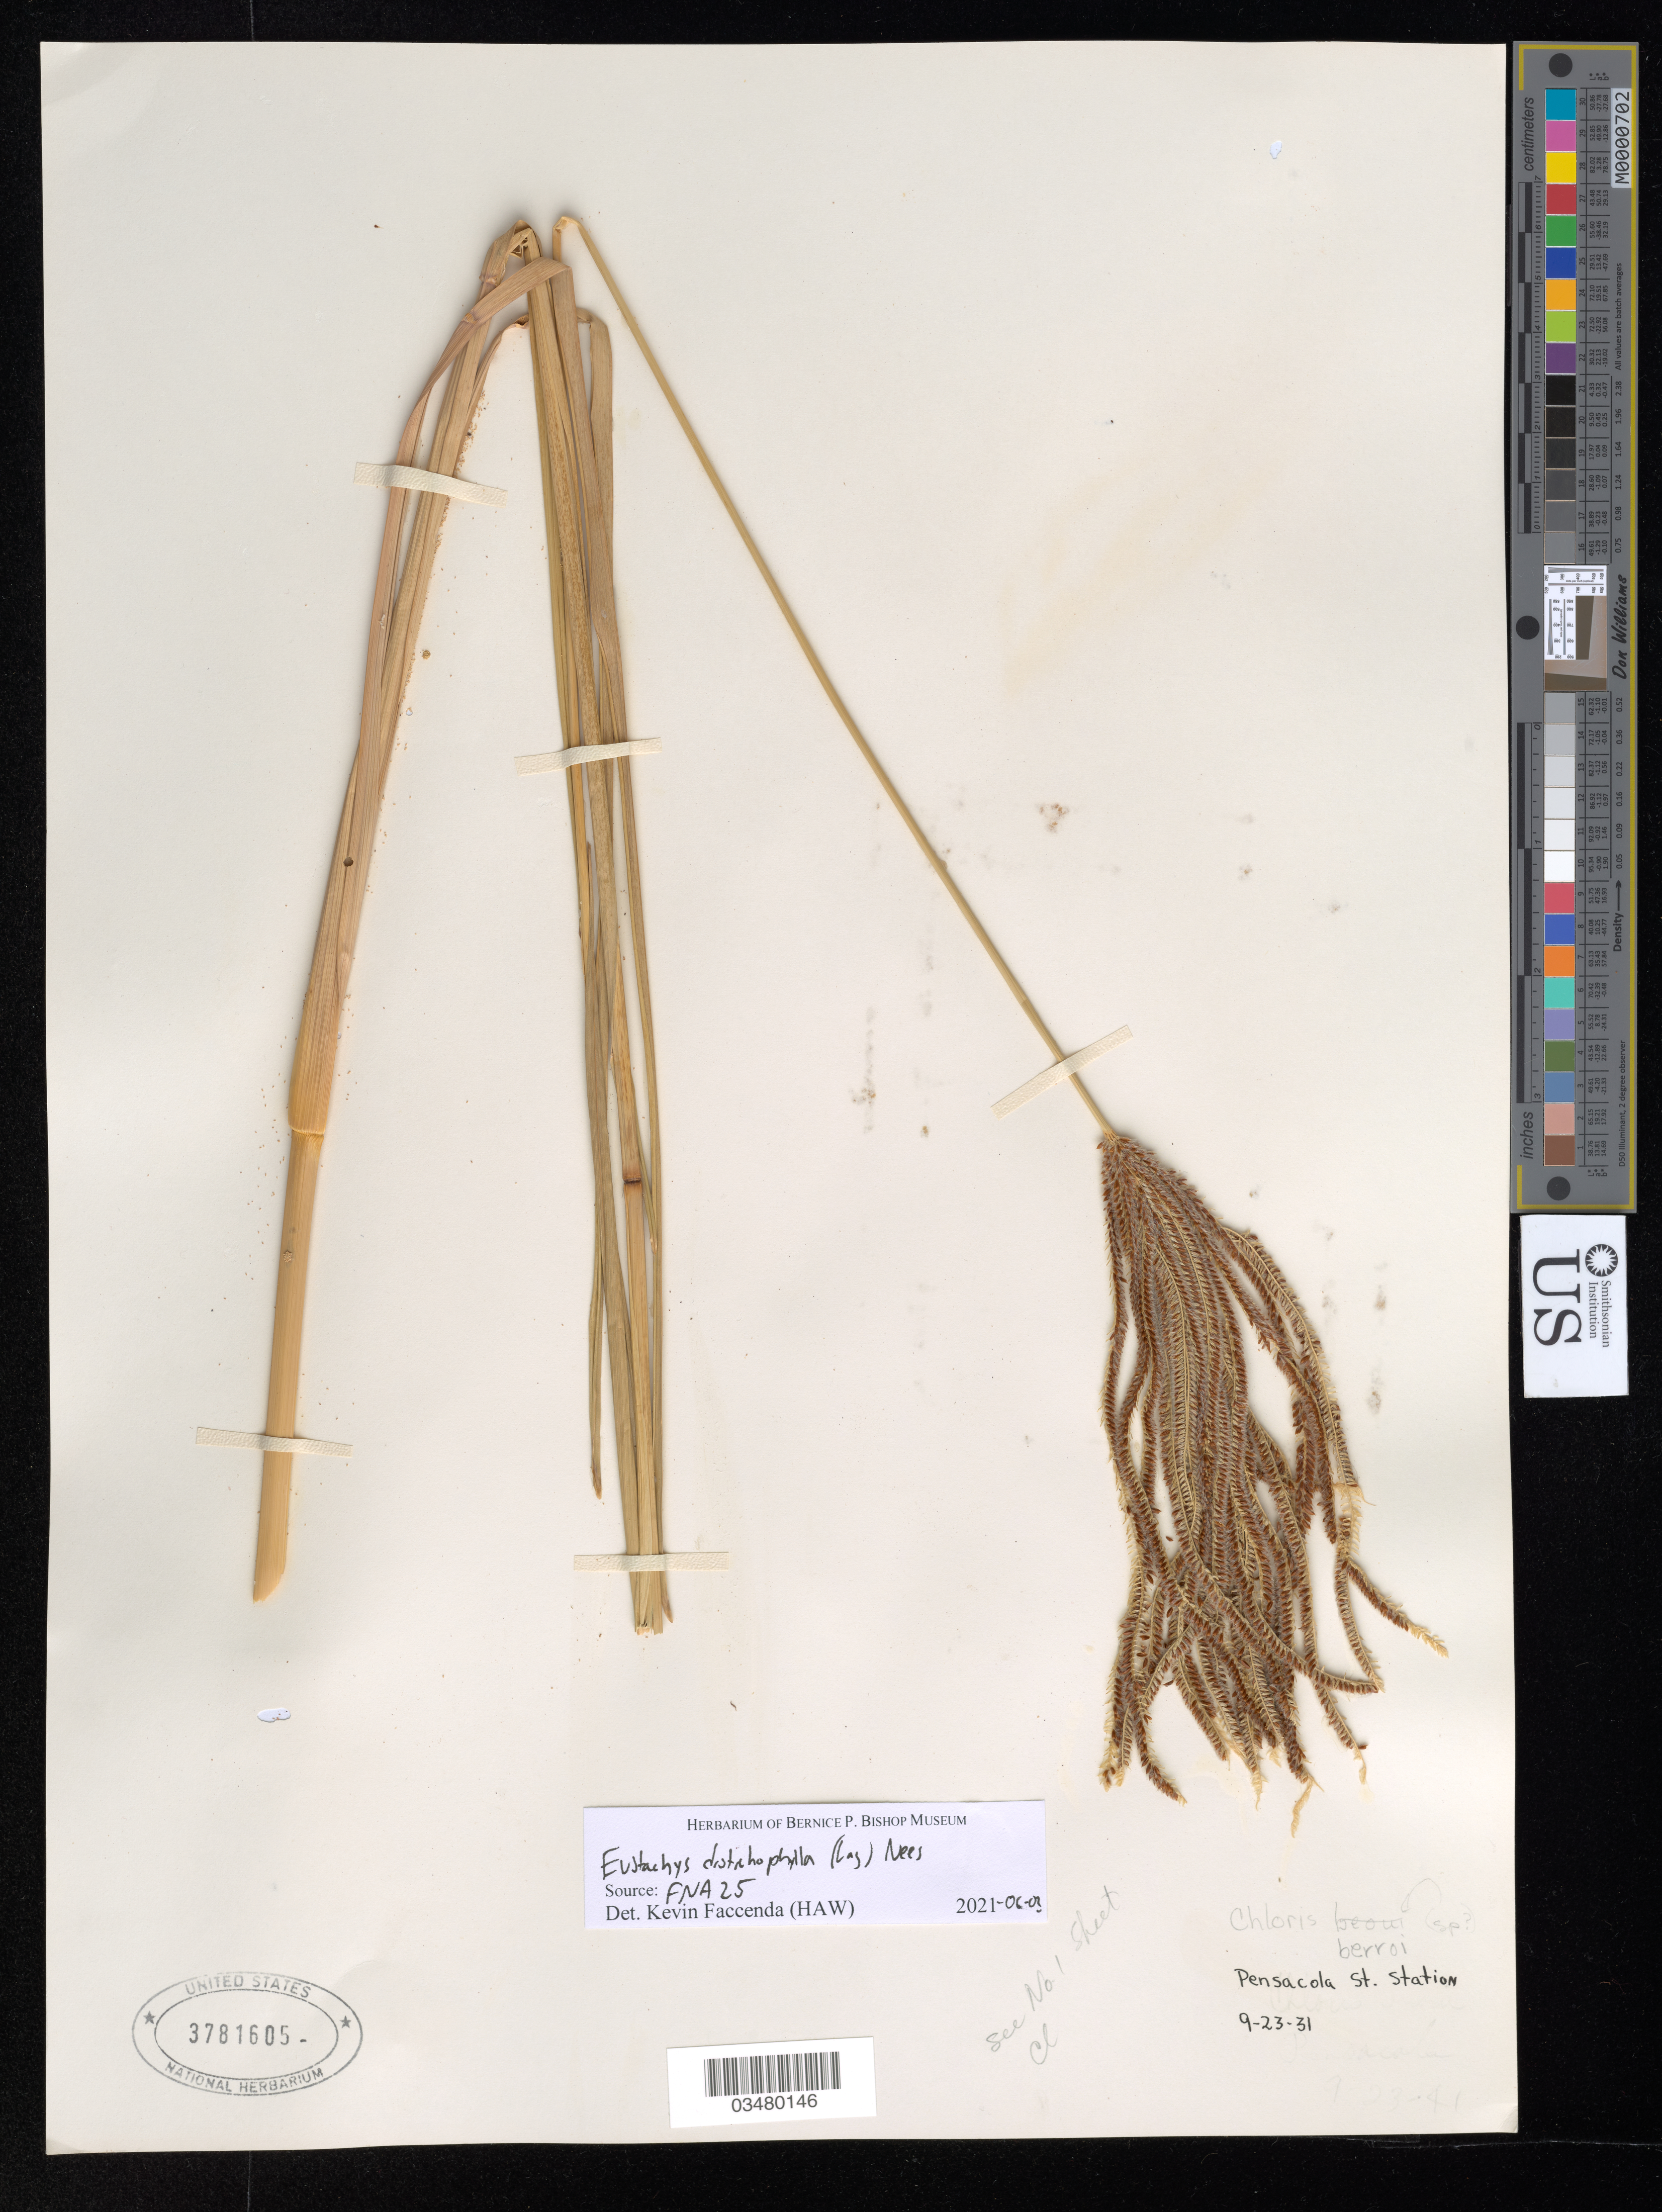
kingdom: Plantae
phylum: Tracheophyta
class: Liliopsida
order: Poales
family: Poaceae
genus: Eustachys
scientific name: Eustachys distichophylla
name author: (Lag.) Nees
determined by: Faccenda, K.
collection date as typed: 9-23-31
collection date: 1931-09-23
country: United States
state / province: Hawaii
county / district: Honolulu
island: Oahu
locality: Pensacola St. Station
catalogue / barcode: US 3781605